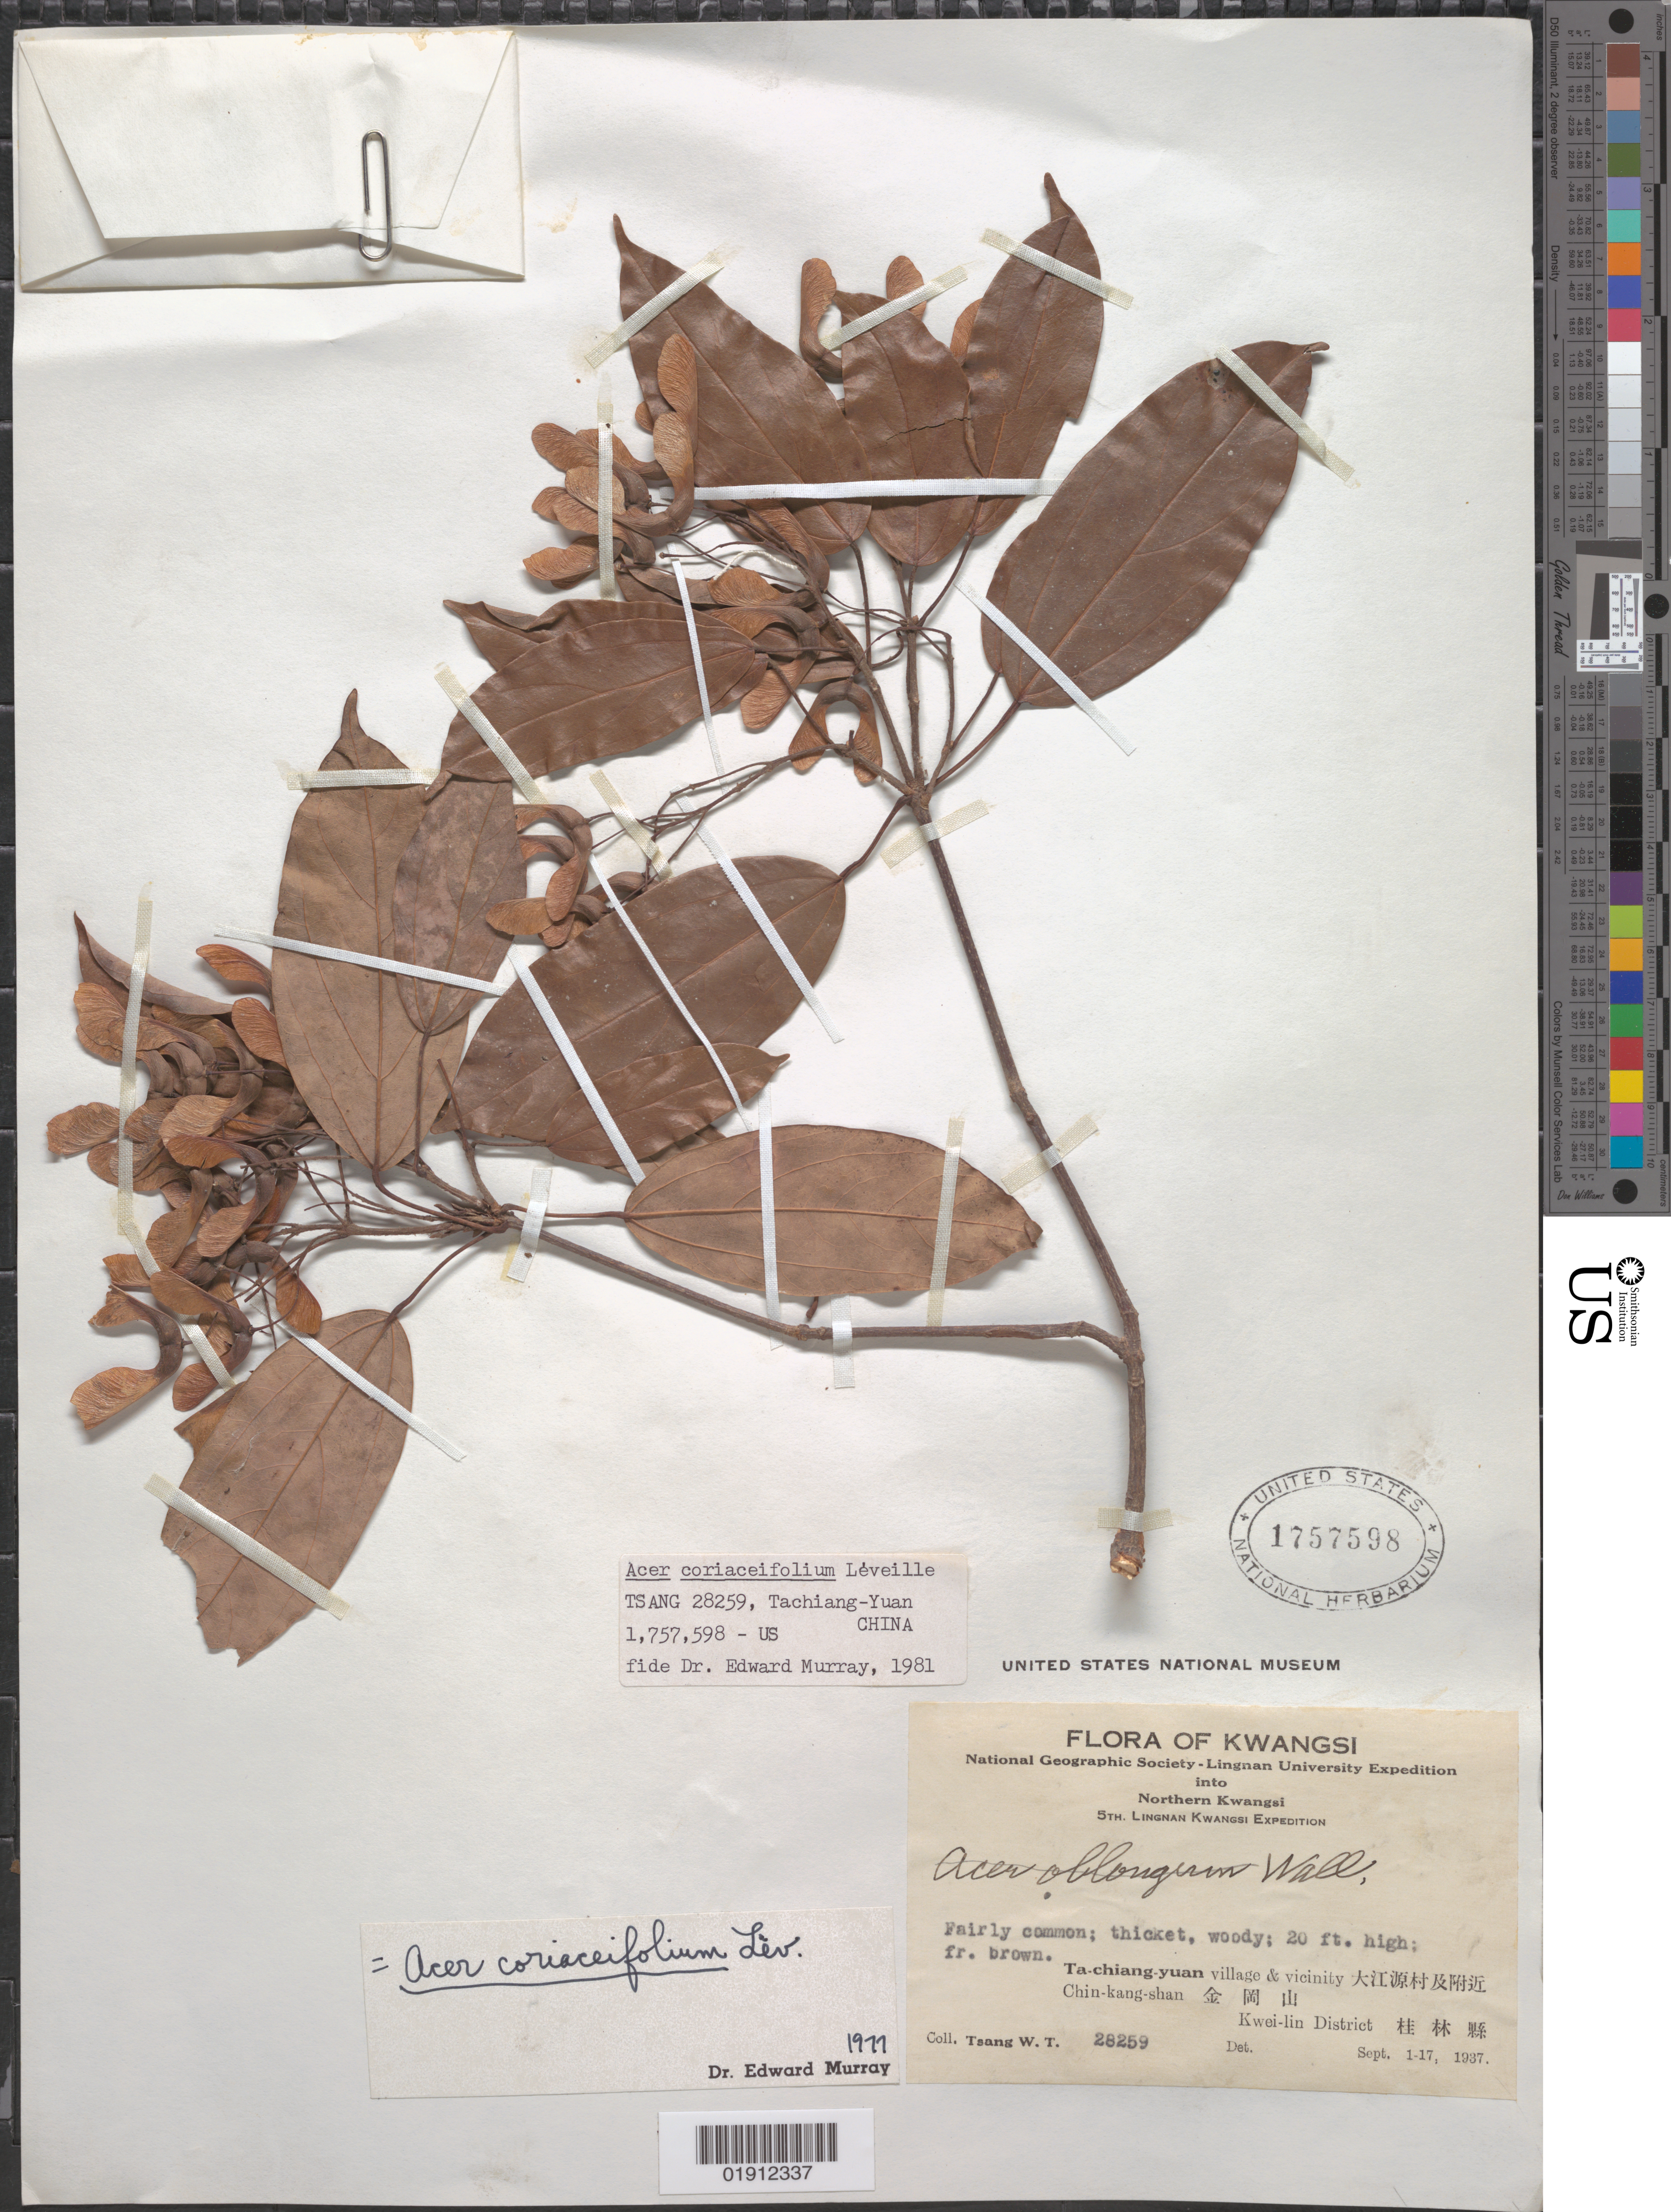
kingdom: Plantae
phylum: Tracheophyta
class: Magnoliopsida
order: Sapindales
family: Sapindaceae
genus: Acer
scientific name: Acer coriaceifolium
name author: H. Lév.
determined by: Murray, Edward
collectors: W. T. Tsang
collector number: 28259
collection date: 1937-09-01/1937-09-17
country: China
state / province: Guangxi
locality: Kwei-lin District. Kwangsi [Guangxi], Ta-chiang-yuan village and vicinity. Chin-kang-shan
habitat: Fairly common; thicket, woody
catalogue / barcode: US 1757598